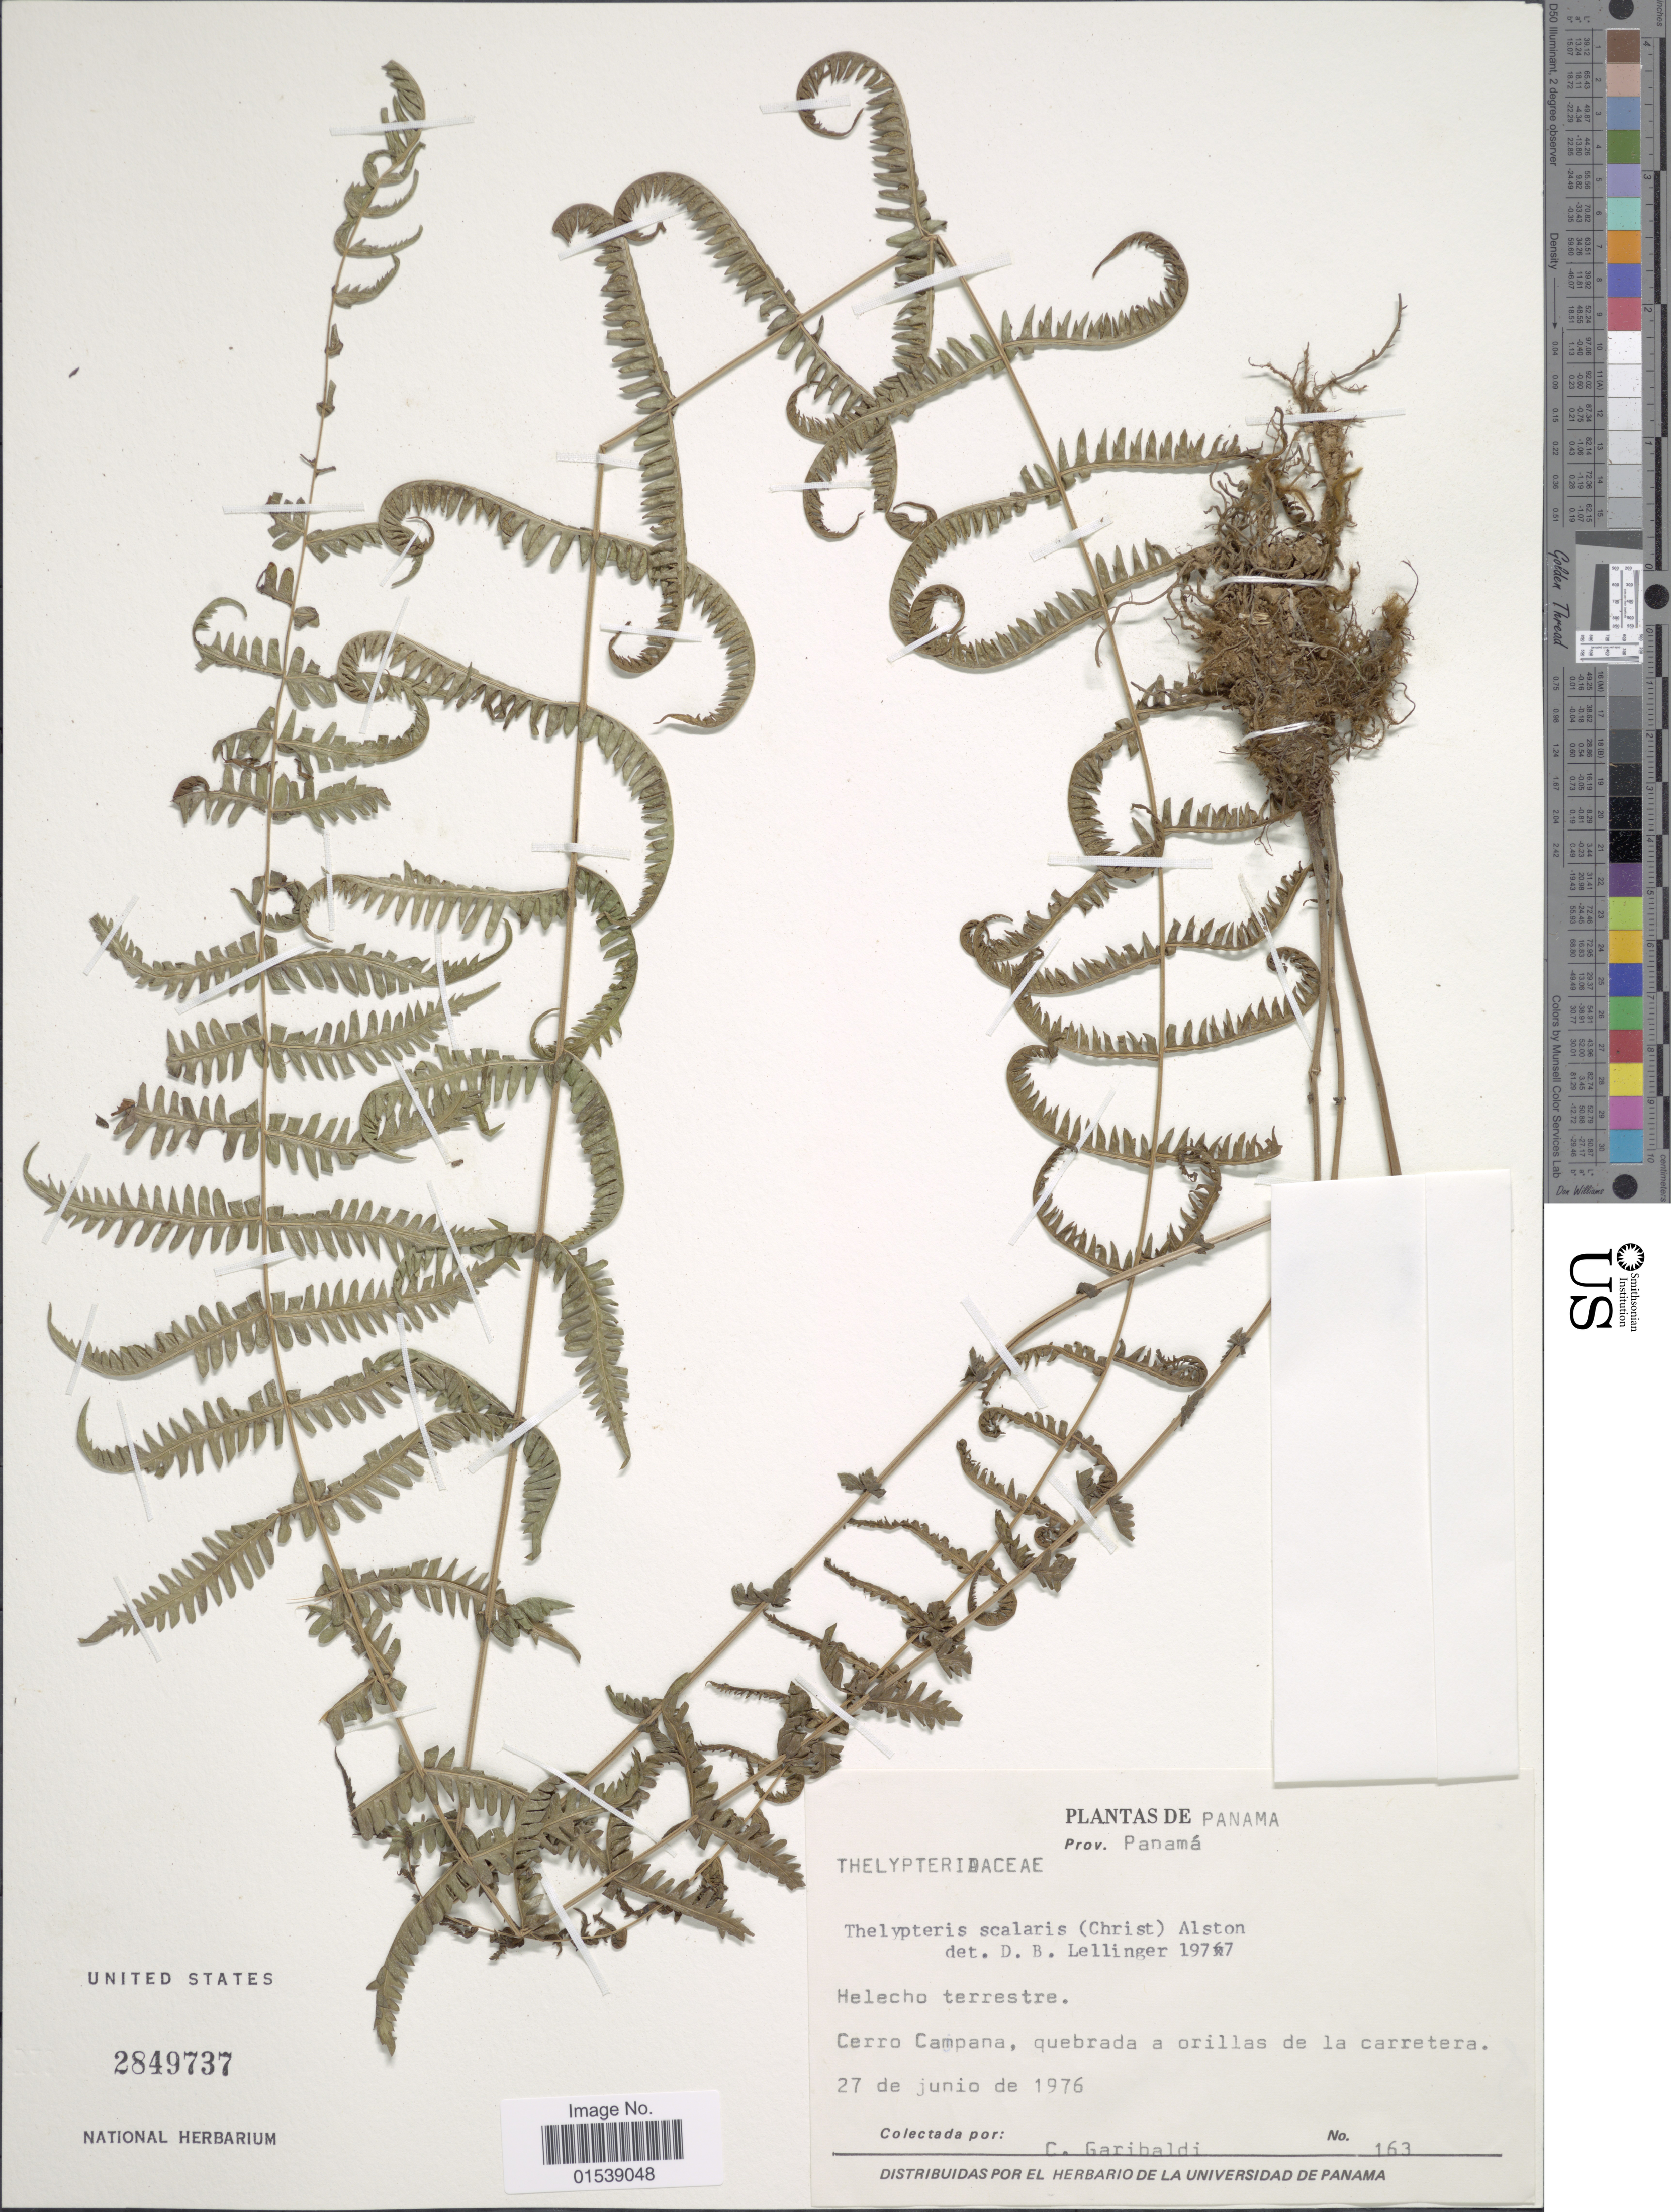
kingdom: Plantae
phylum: Tracheophyta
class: Polypodiopsida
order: Polypodiales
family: Thelypteridaceae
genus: Amauropelta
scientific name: Amauropelta scalaris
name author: (Christ) Á. Löve & D. Löve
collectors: C. Garibaldi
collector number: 163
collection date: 1976-06-27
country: Panama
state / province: Panamá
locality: Prov. Panama, Cerro Campana, quebrada a orillas de la carretera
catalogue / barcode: US 2849737